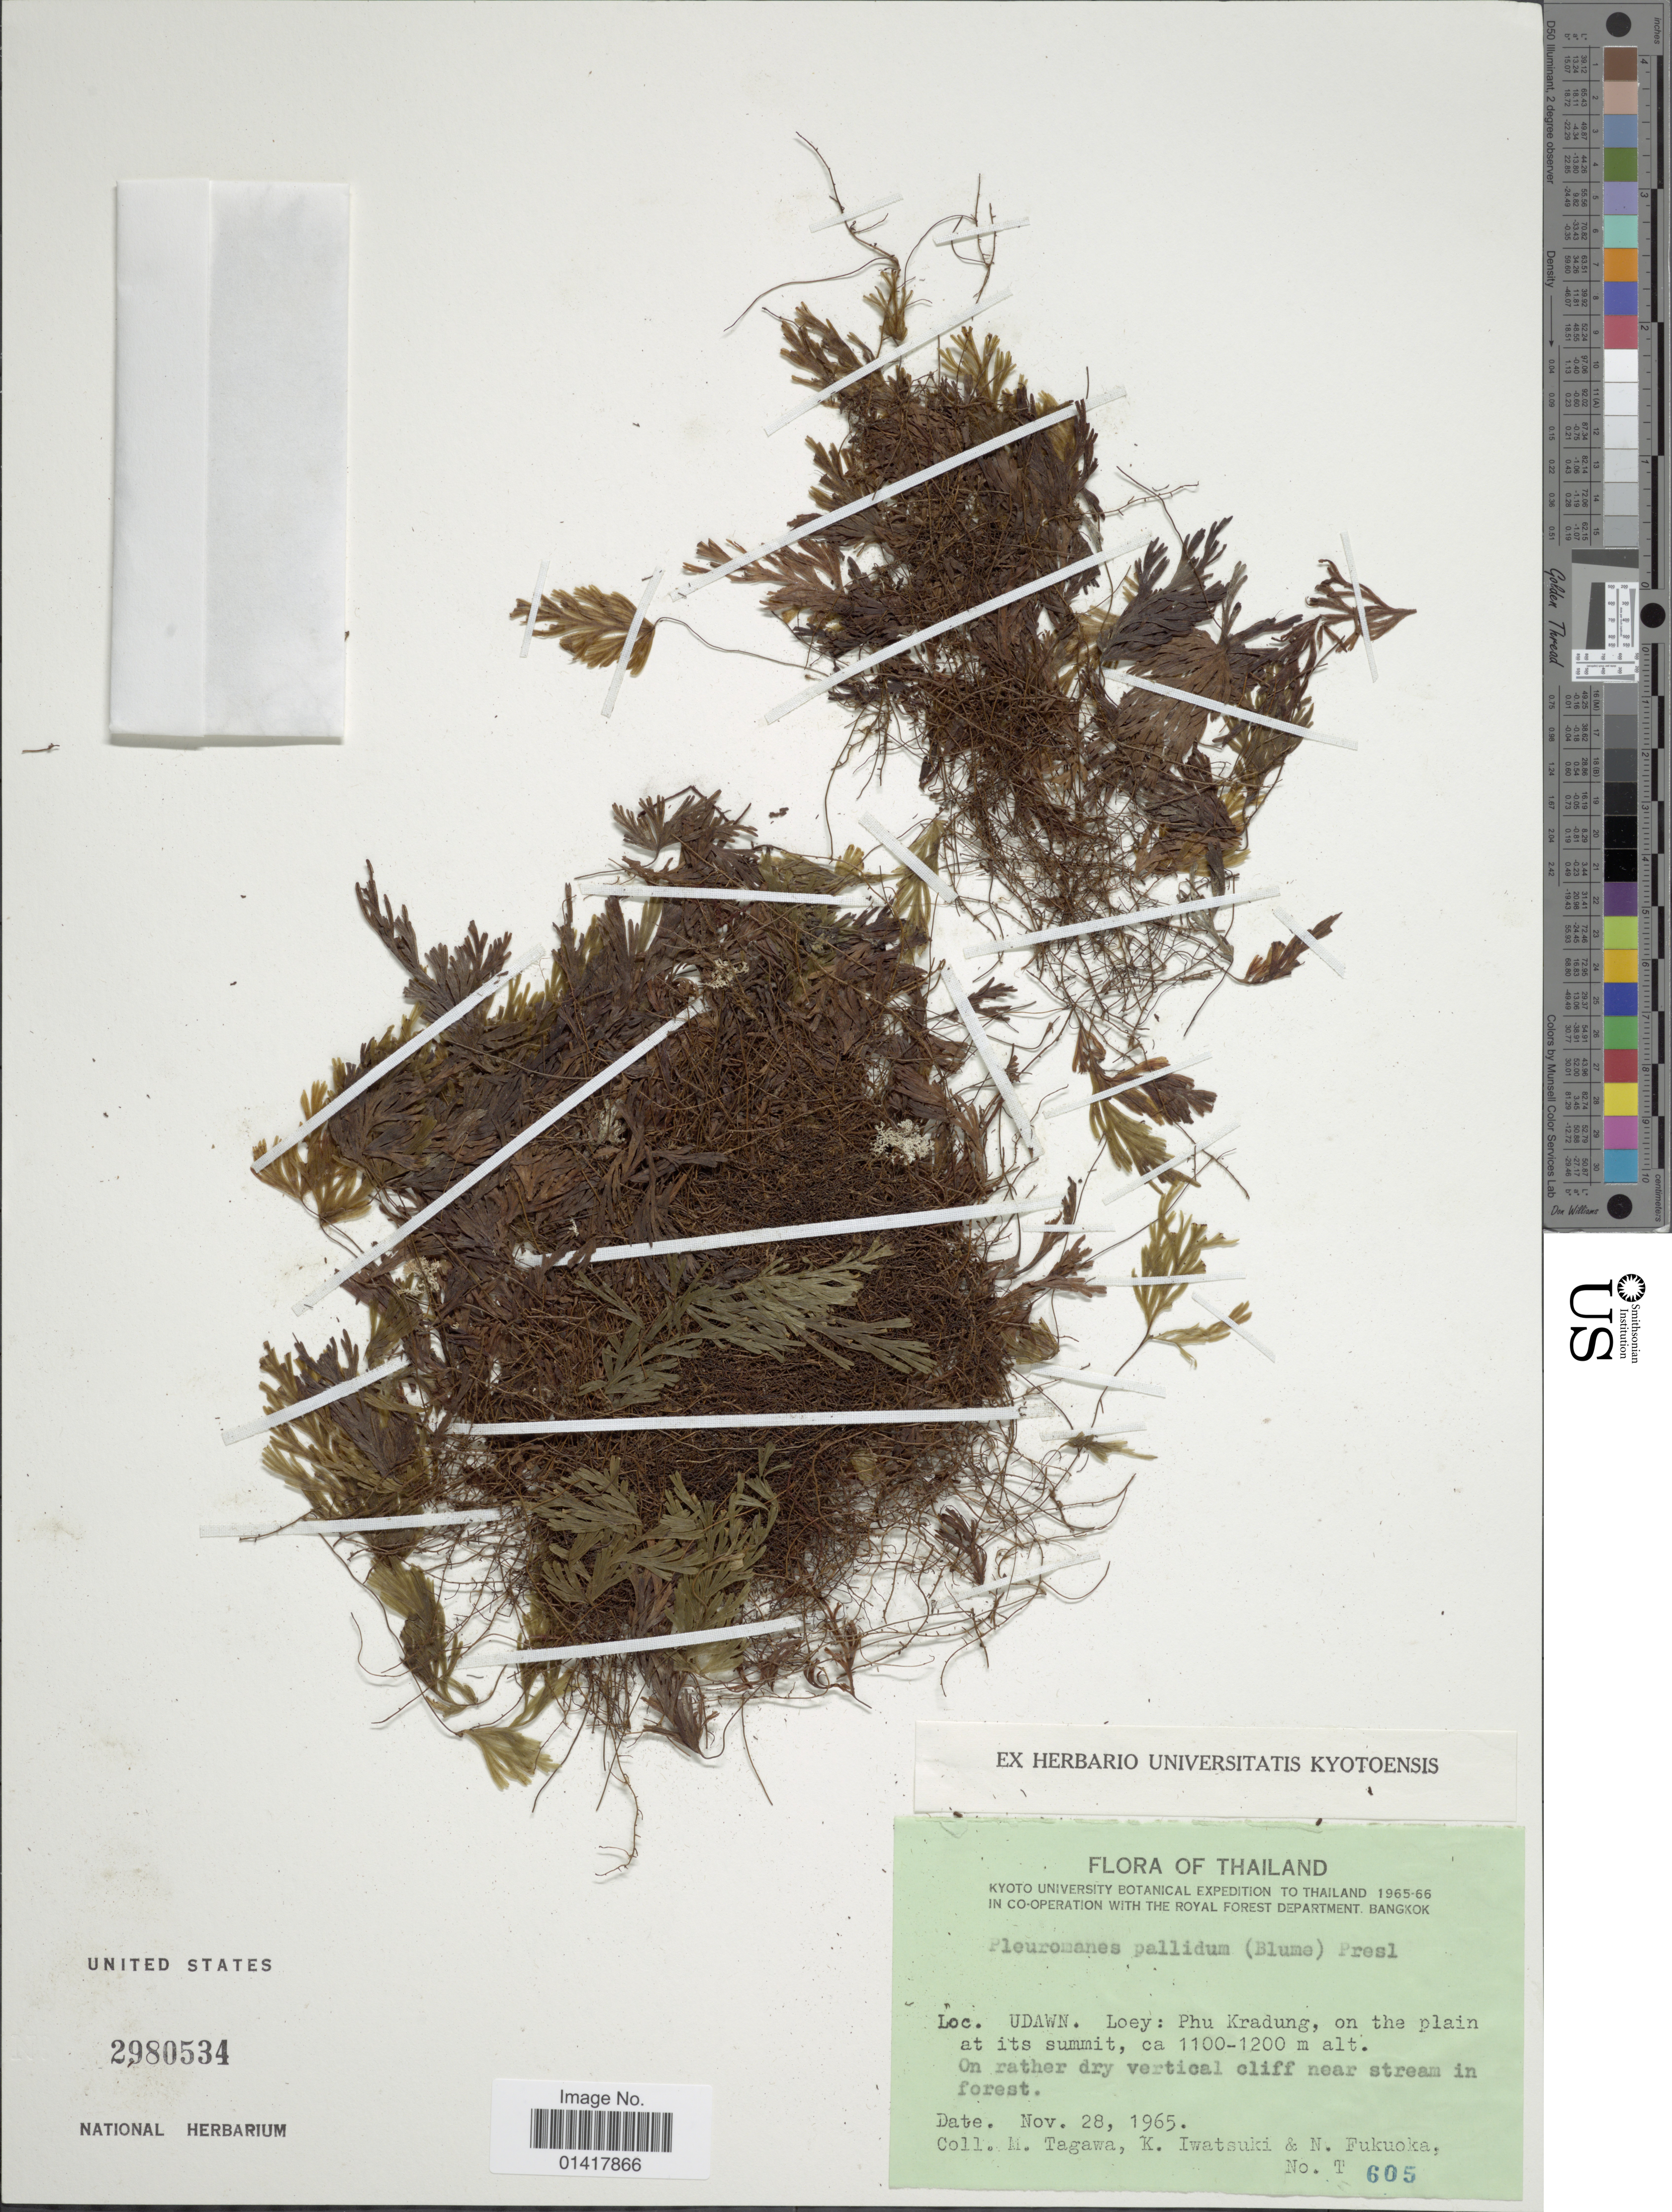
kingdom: Plantae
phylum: Tracheophyta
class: Polypodiopsida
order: Hymenophyllales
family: Hymenophyllaceae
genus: Hymenophyllum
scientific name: Hymenophyllum pallidum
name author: (Blume) Ebihara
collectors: M. Tagawa, K. Iwatsuki & N. Fukuoka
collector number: T 605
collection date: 1965-11-28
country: Thailand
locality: Udawn. Loey: Phu Kradung, on the plain at its summit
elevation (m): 1100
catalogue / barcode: US 2980534